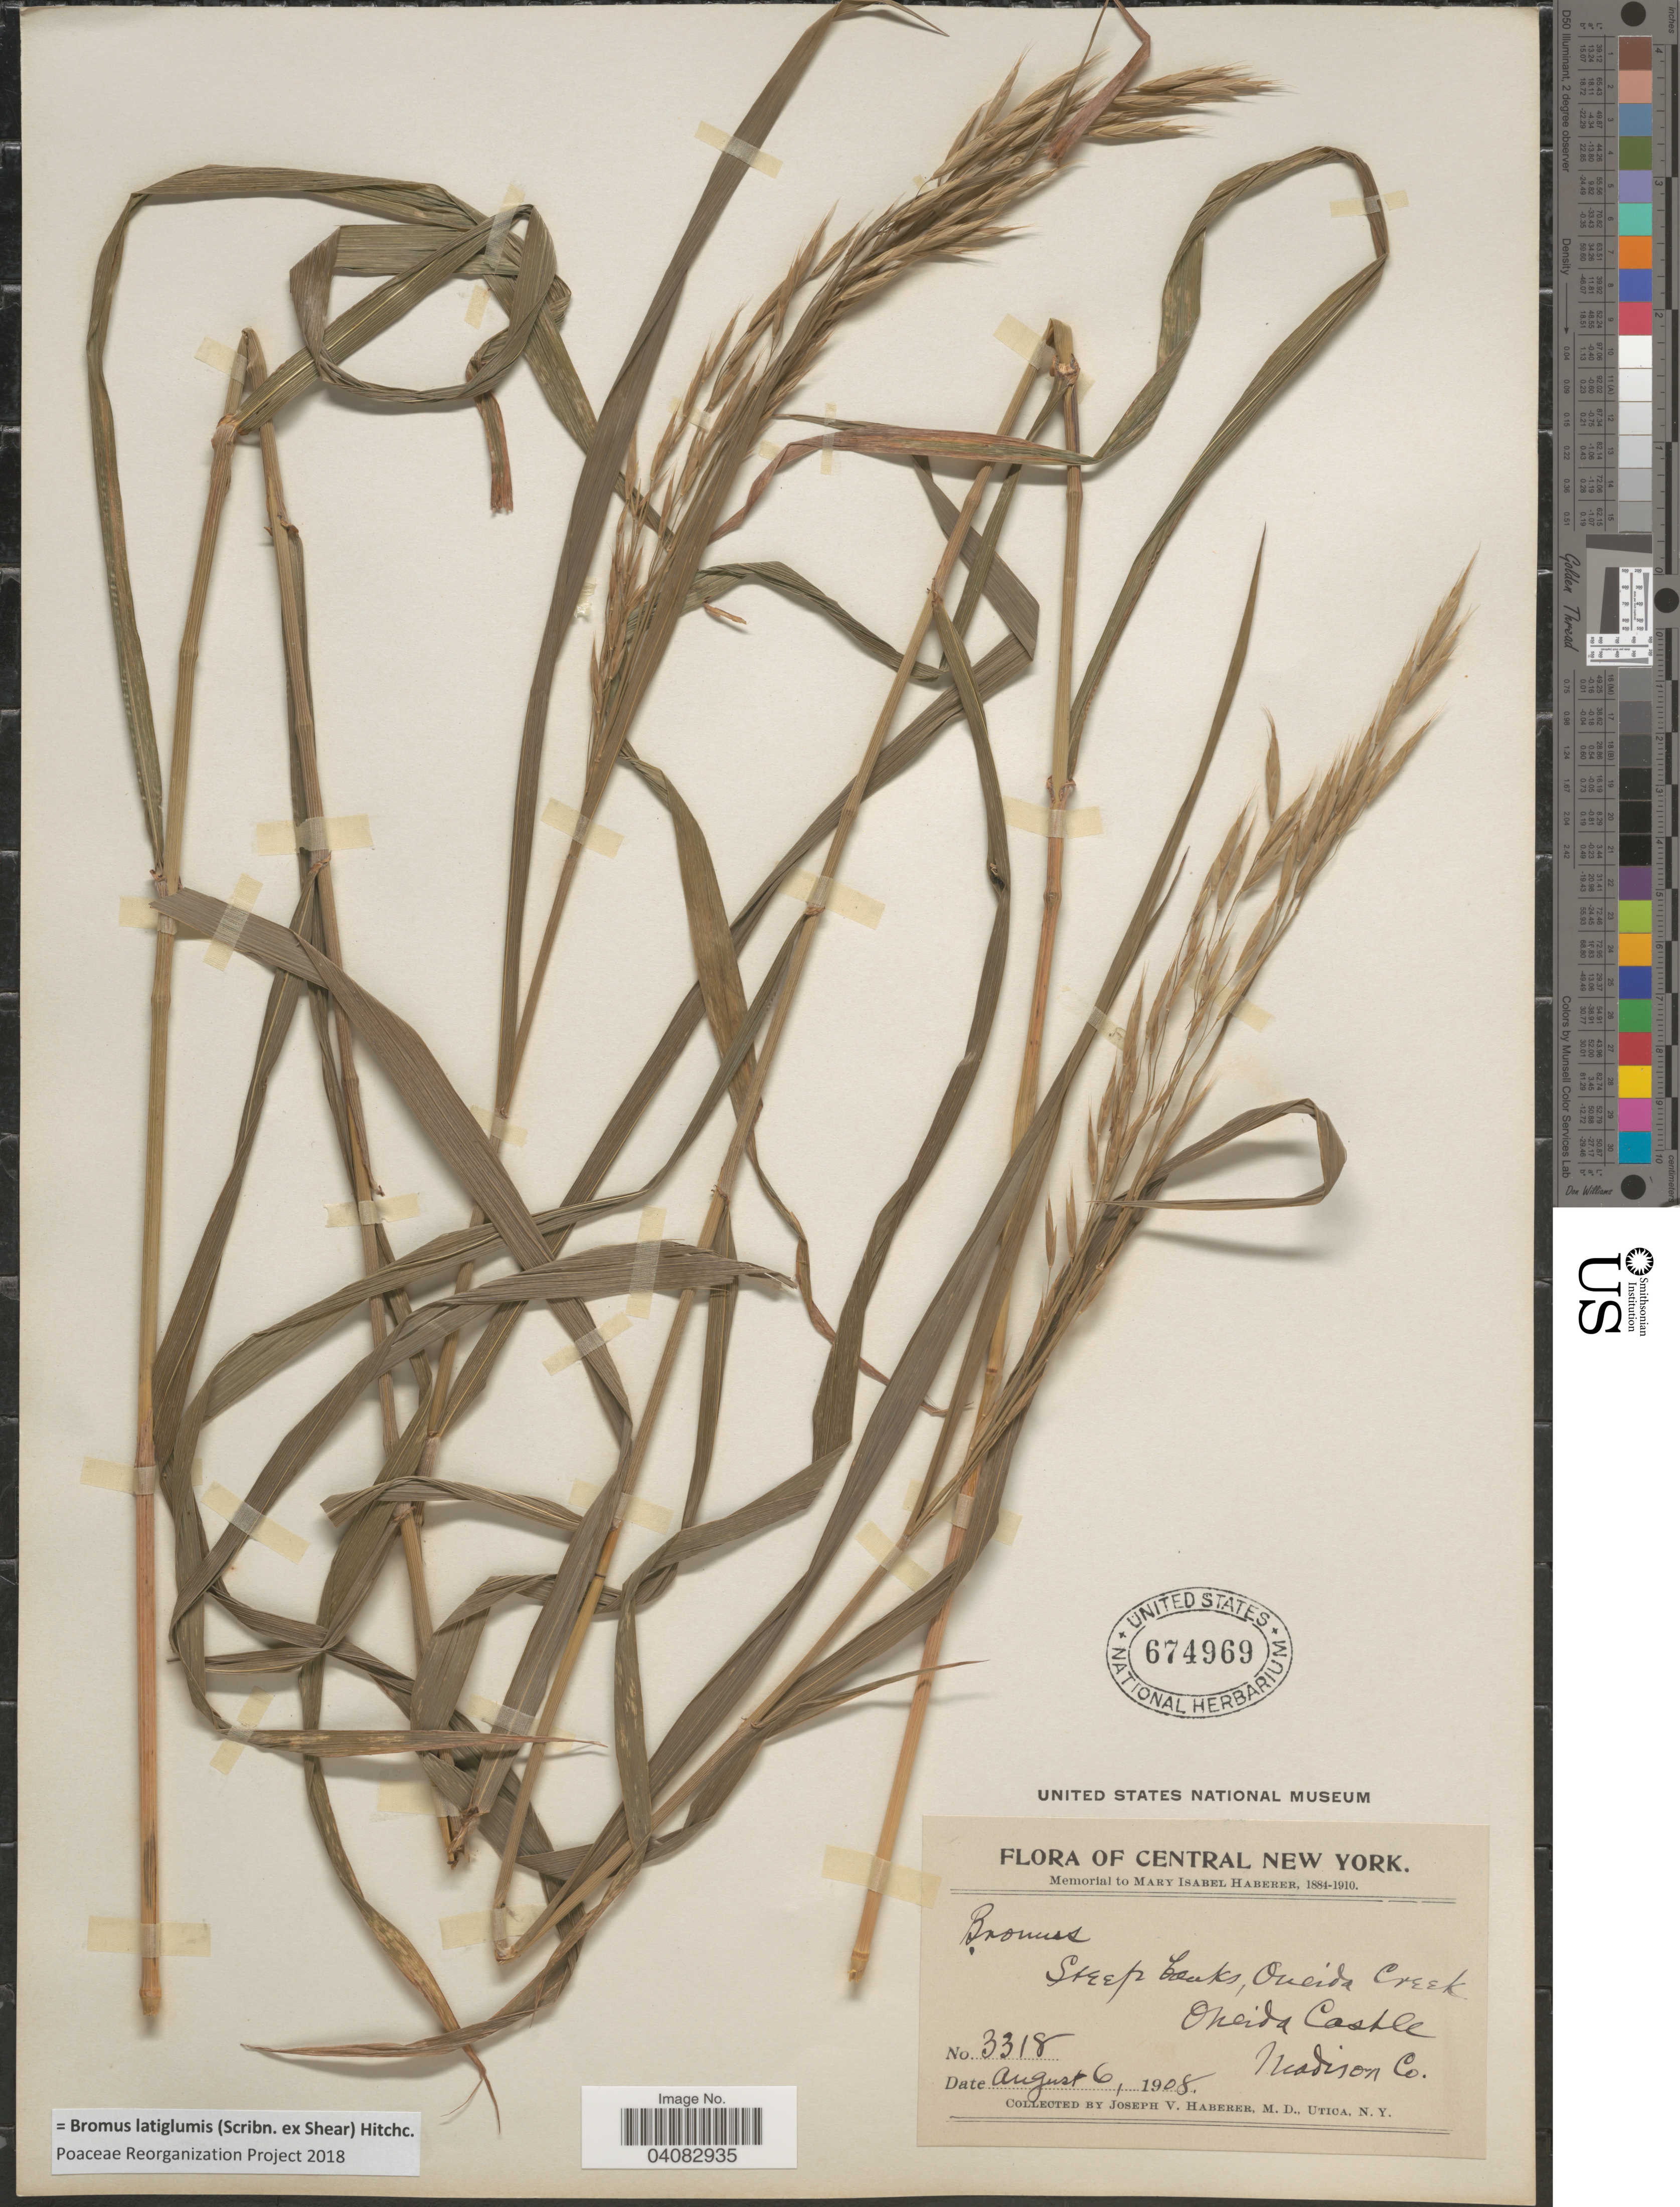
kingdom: Plantae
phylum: Tracheophyta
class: Liliopsida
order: Poales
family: Poaceae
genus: Bromus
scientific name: Bromus latiglumis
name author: (Scribn. ex Shear) Hitchc.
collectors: J. V. Haberer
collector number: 3318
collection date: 1908-08-06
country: United States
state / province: New York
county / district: Oneida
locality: Central New York. Steep banks, Oneida Creek, Oneida Castle. Madison Co.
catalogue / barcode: US 674969